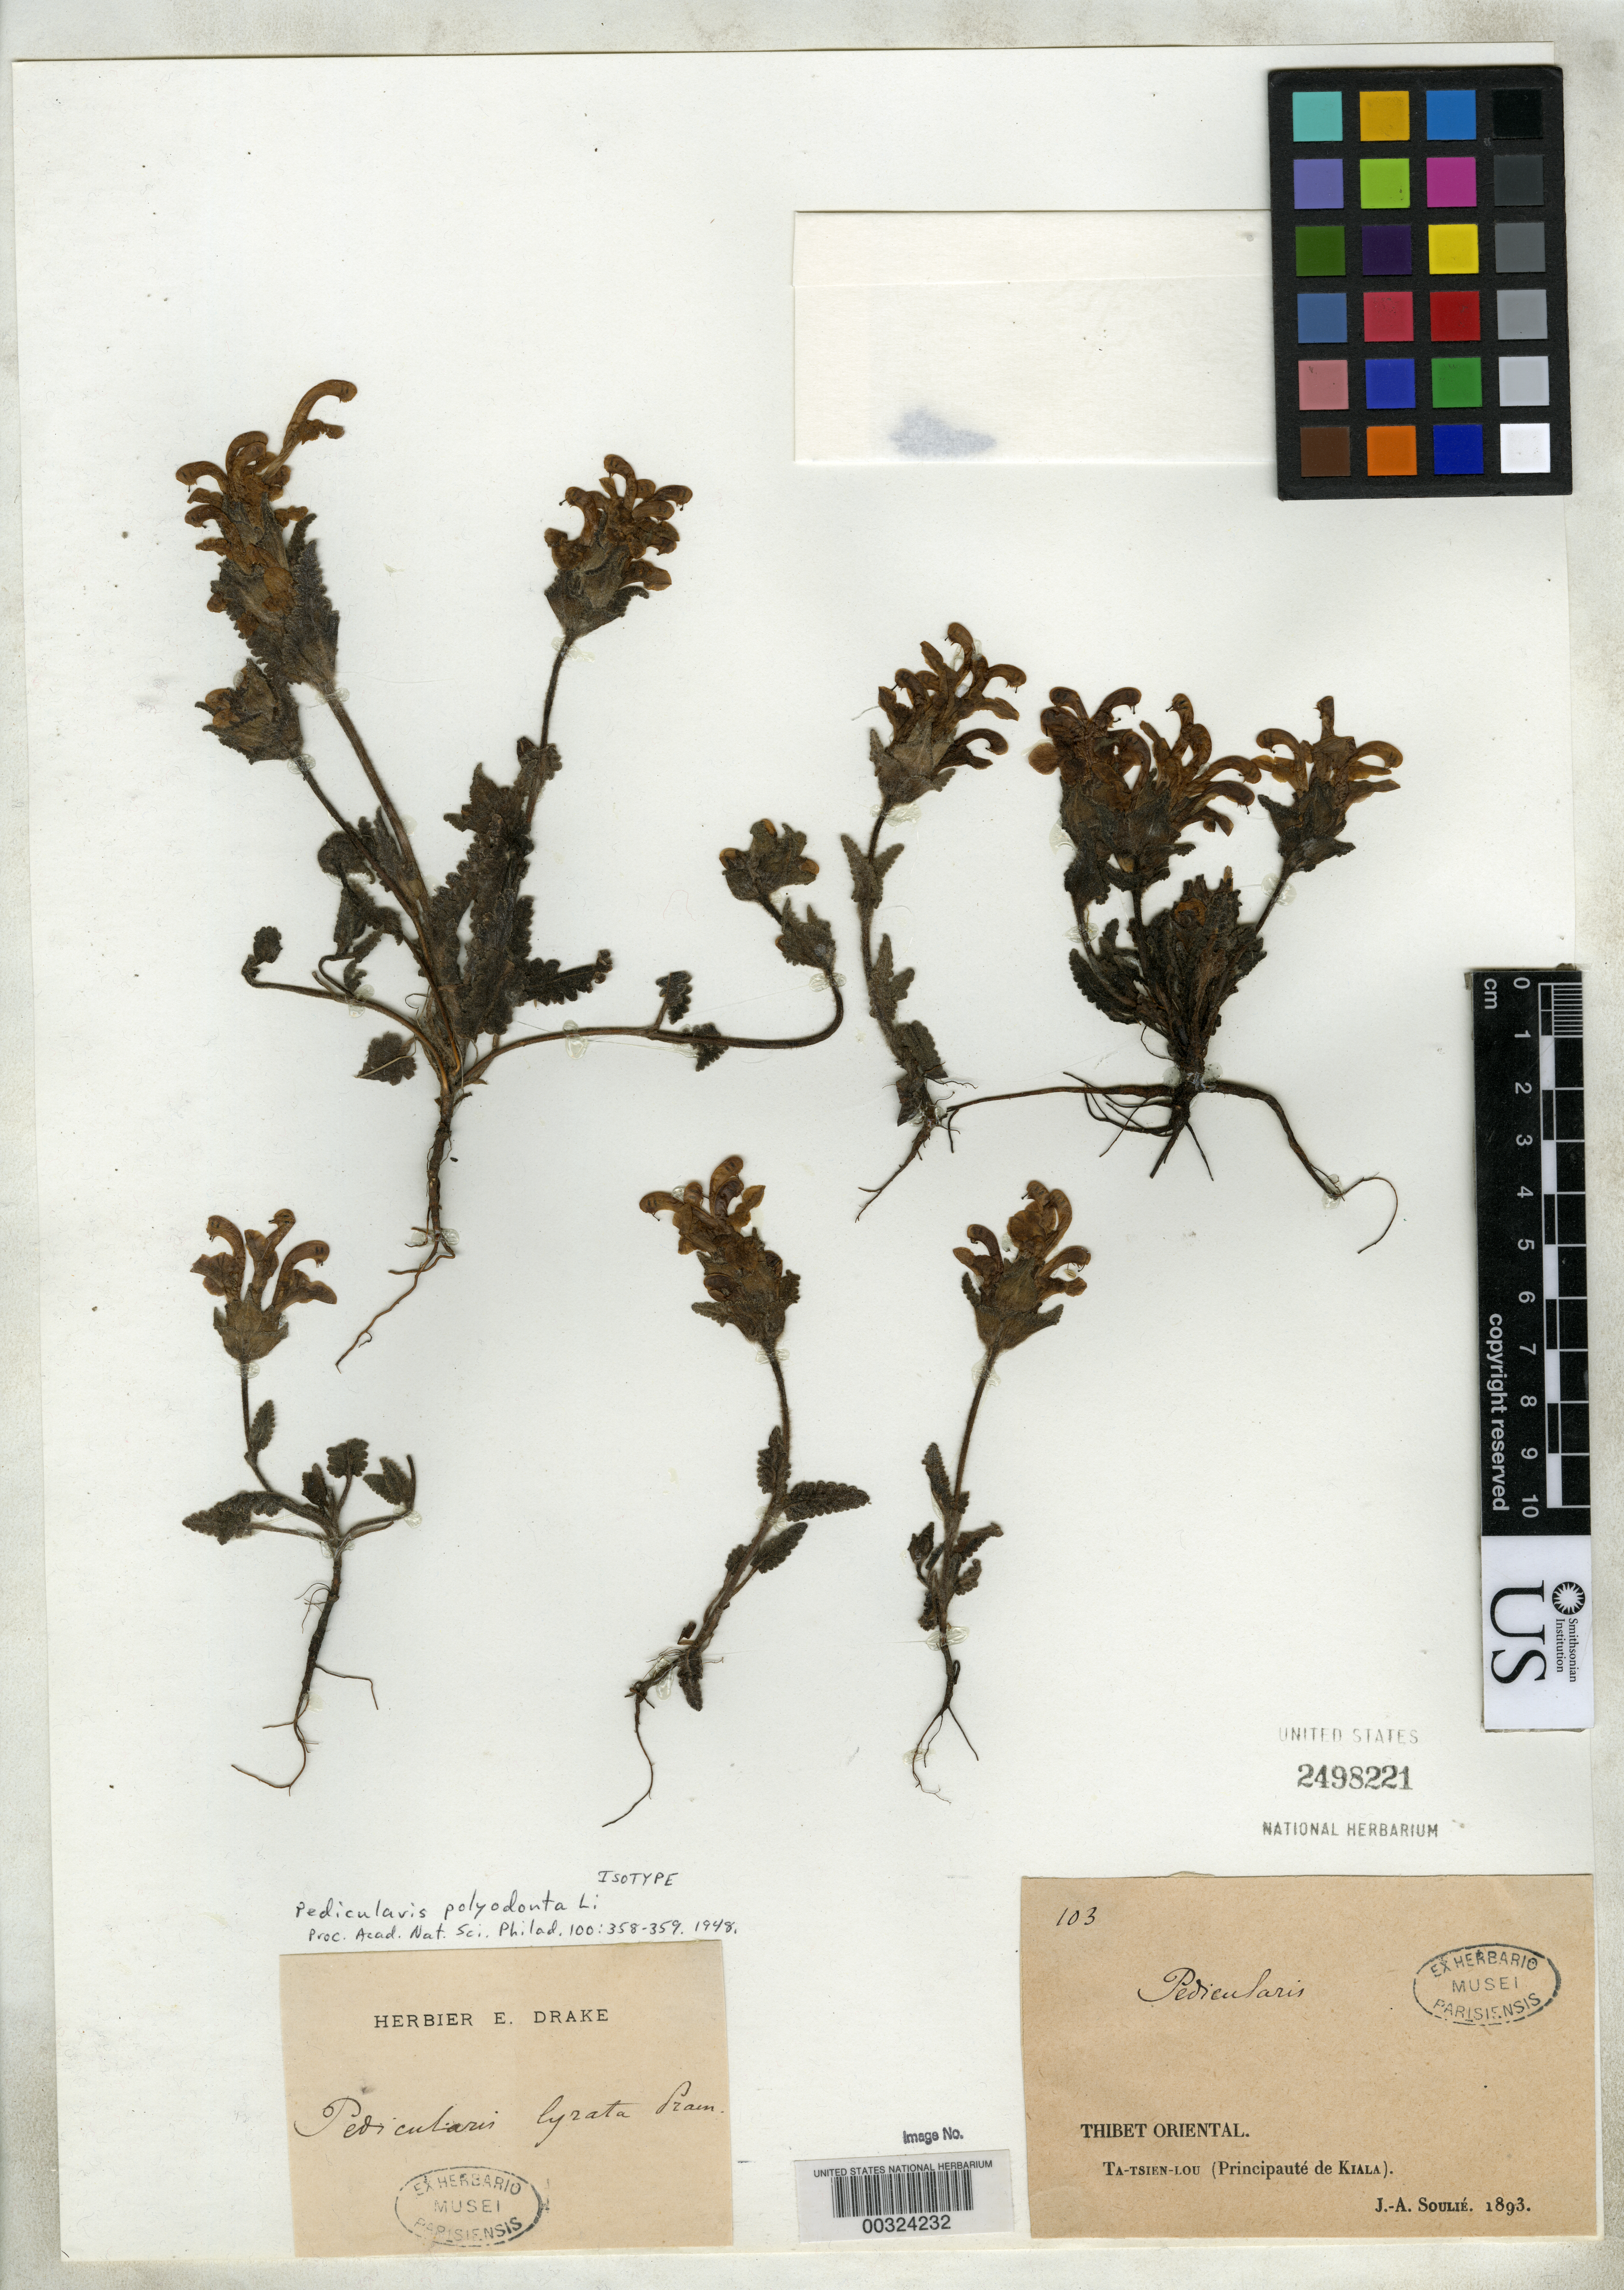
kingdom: Plantae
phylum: Tracheophyta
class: Magnoliopsida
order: Lamiales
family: Orobanchaceae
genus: Pedicularis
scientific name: Pedicularis polyodonta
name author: H.L. Li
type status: Isotype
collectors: J. Soulie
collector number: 103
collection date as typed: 1893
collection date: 1893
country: China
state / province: Xizang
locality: Ta-tsien-lou, principaute Dekiala.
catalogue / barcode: US 2498221